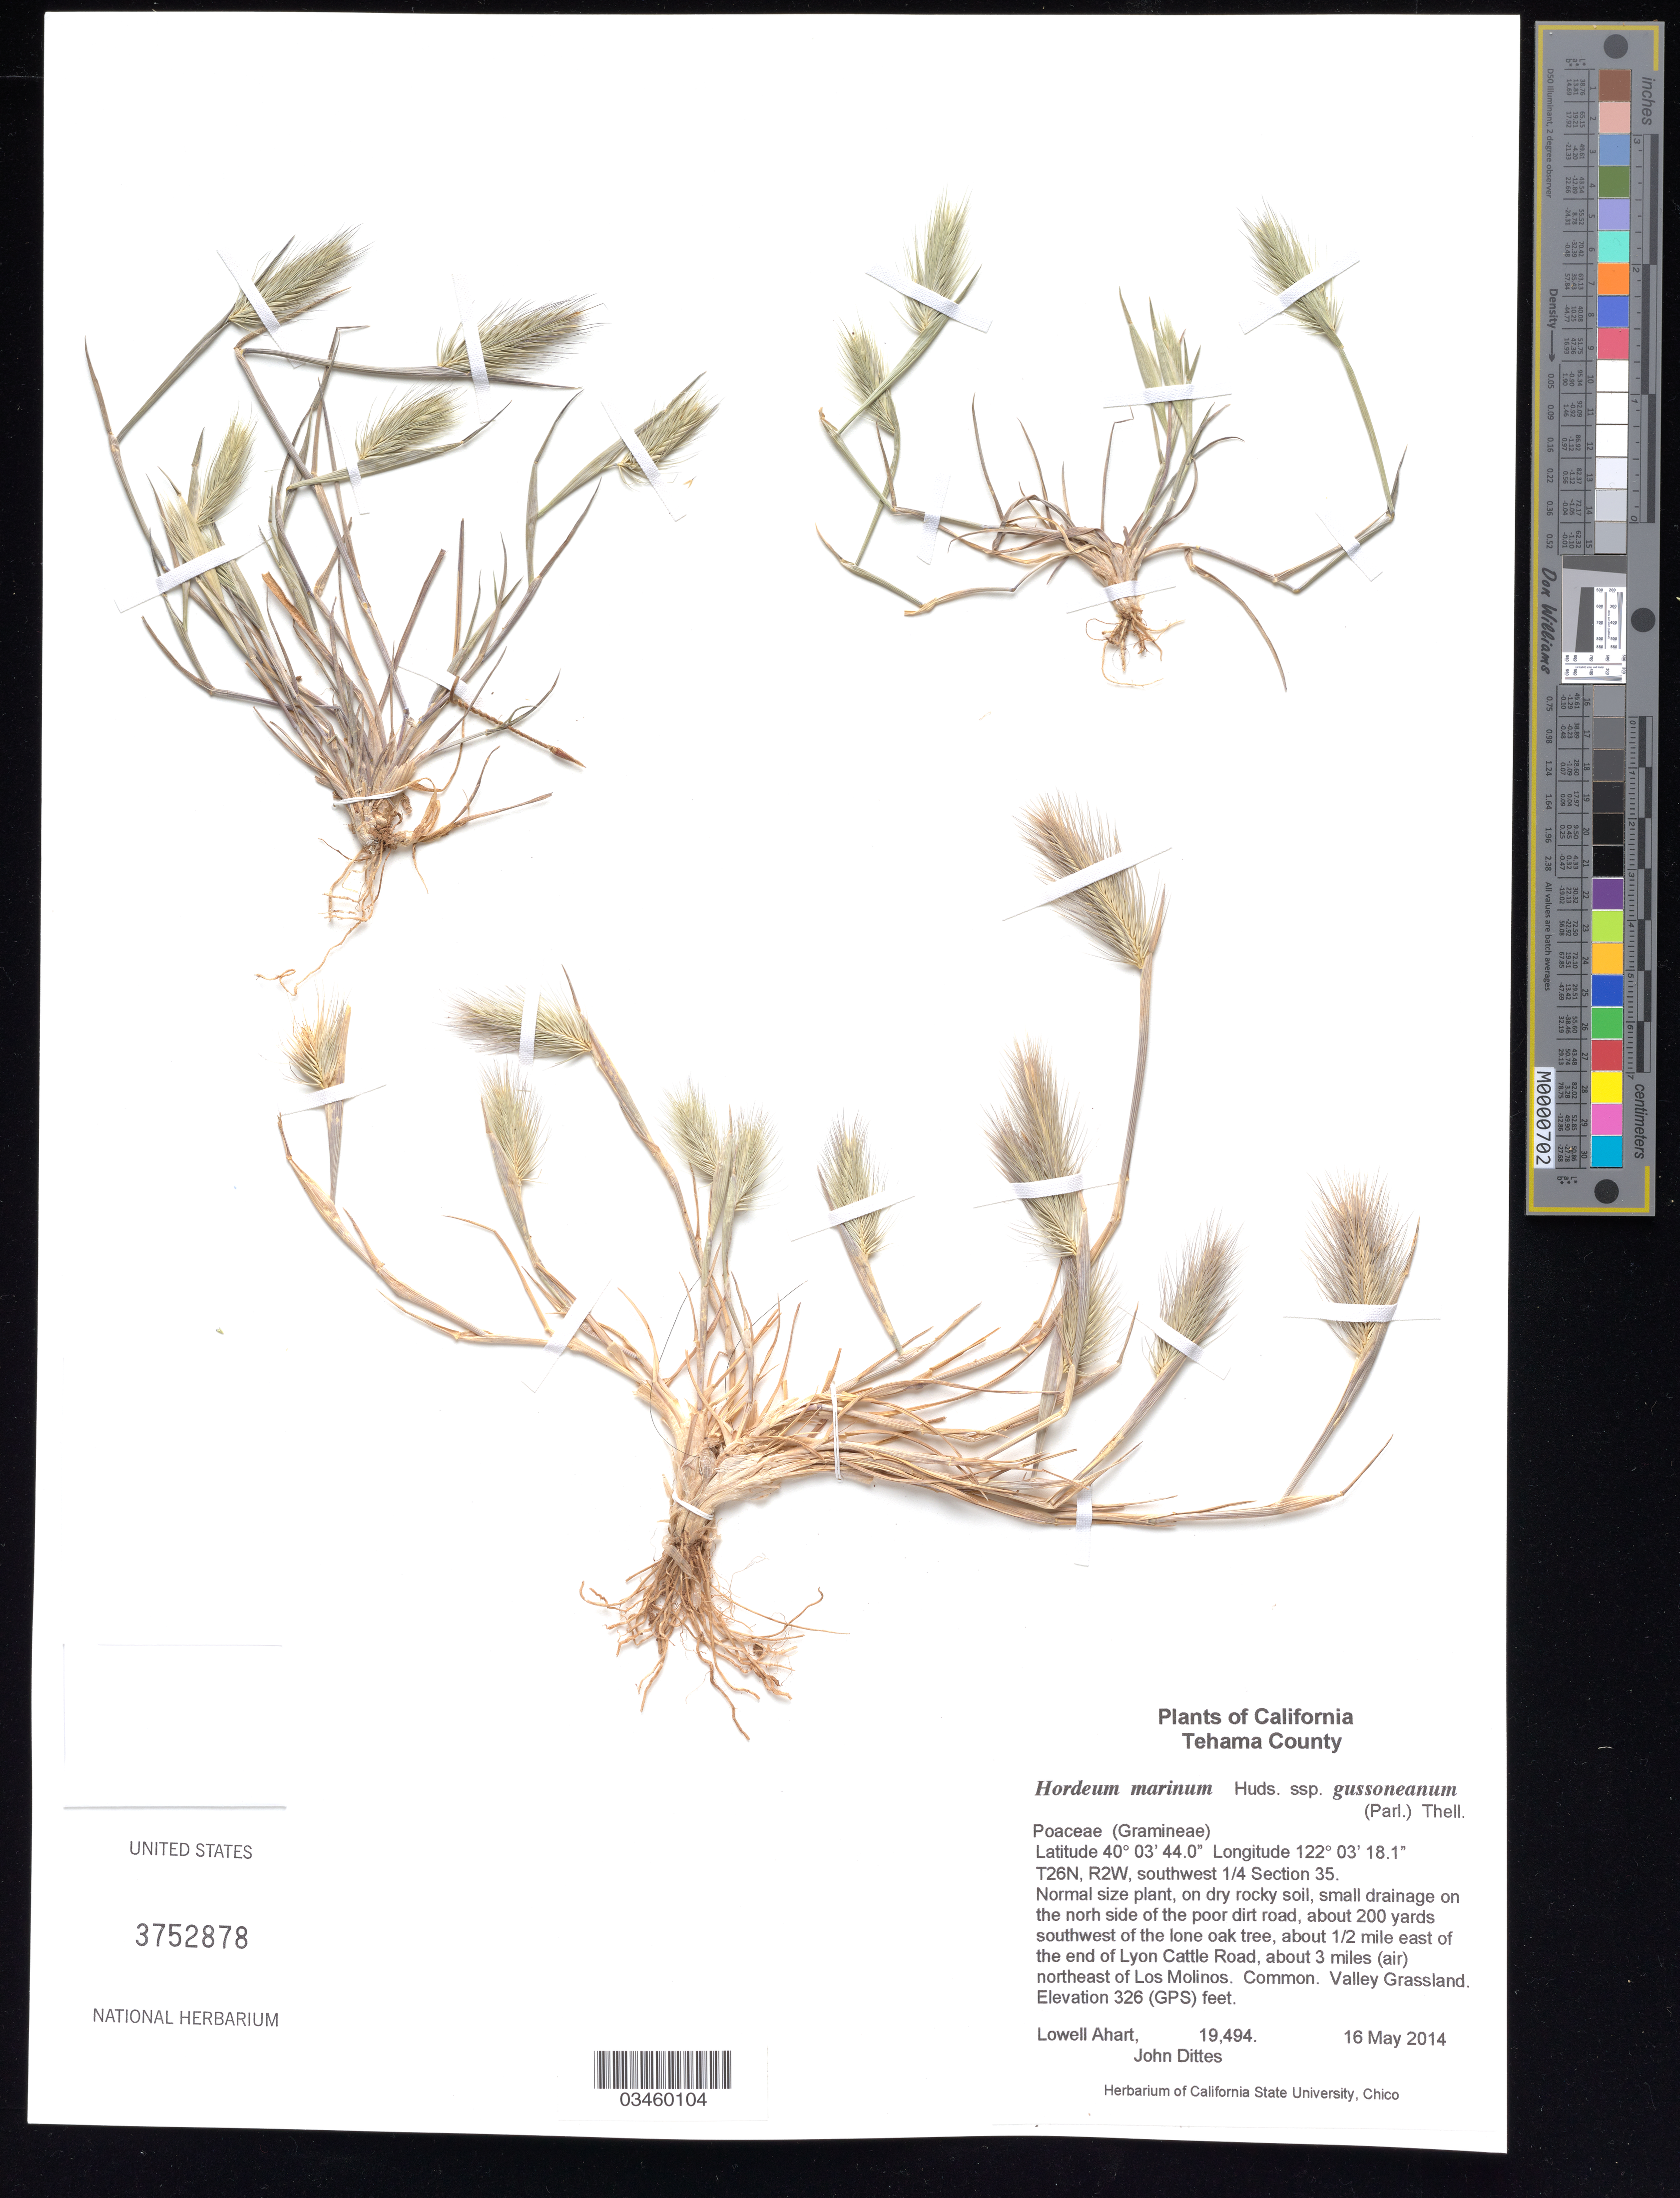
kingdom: Plantae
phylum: Tracheophyta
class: Liliopsida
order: Poales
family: Poaceae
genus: Hordeum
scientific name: Hordeum marinum subsp. gussoneanum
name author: (Parl.) Thell.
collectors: L. Ahart & J. Dittes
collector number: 19494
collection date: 2014-05-16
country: United States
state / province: California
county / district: Tehama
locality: About 200 yards southwest of the lone oak tree, about 1/2 mile east of the end of Lyon Cattle Road, about 3 miles (air) northeast of Los Molinos.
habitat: Dry rocky soil, small drainage on the north side of the poor dirt road.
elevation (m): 99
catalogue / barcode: US 3752878